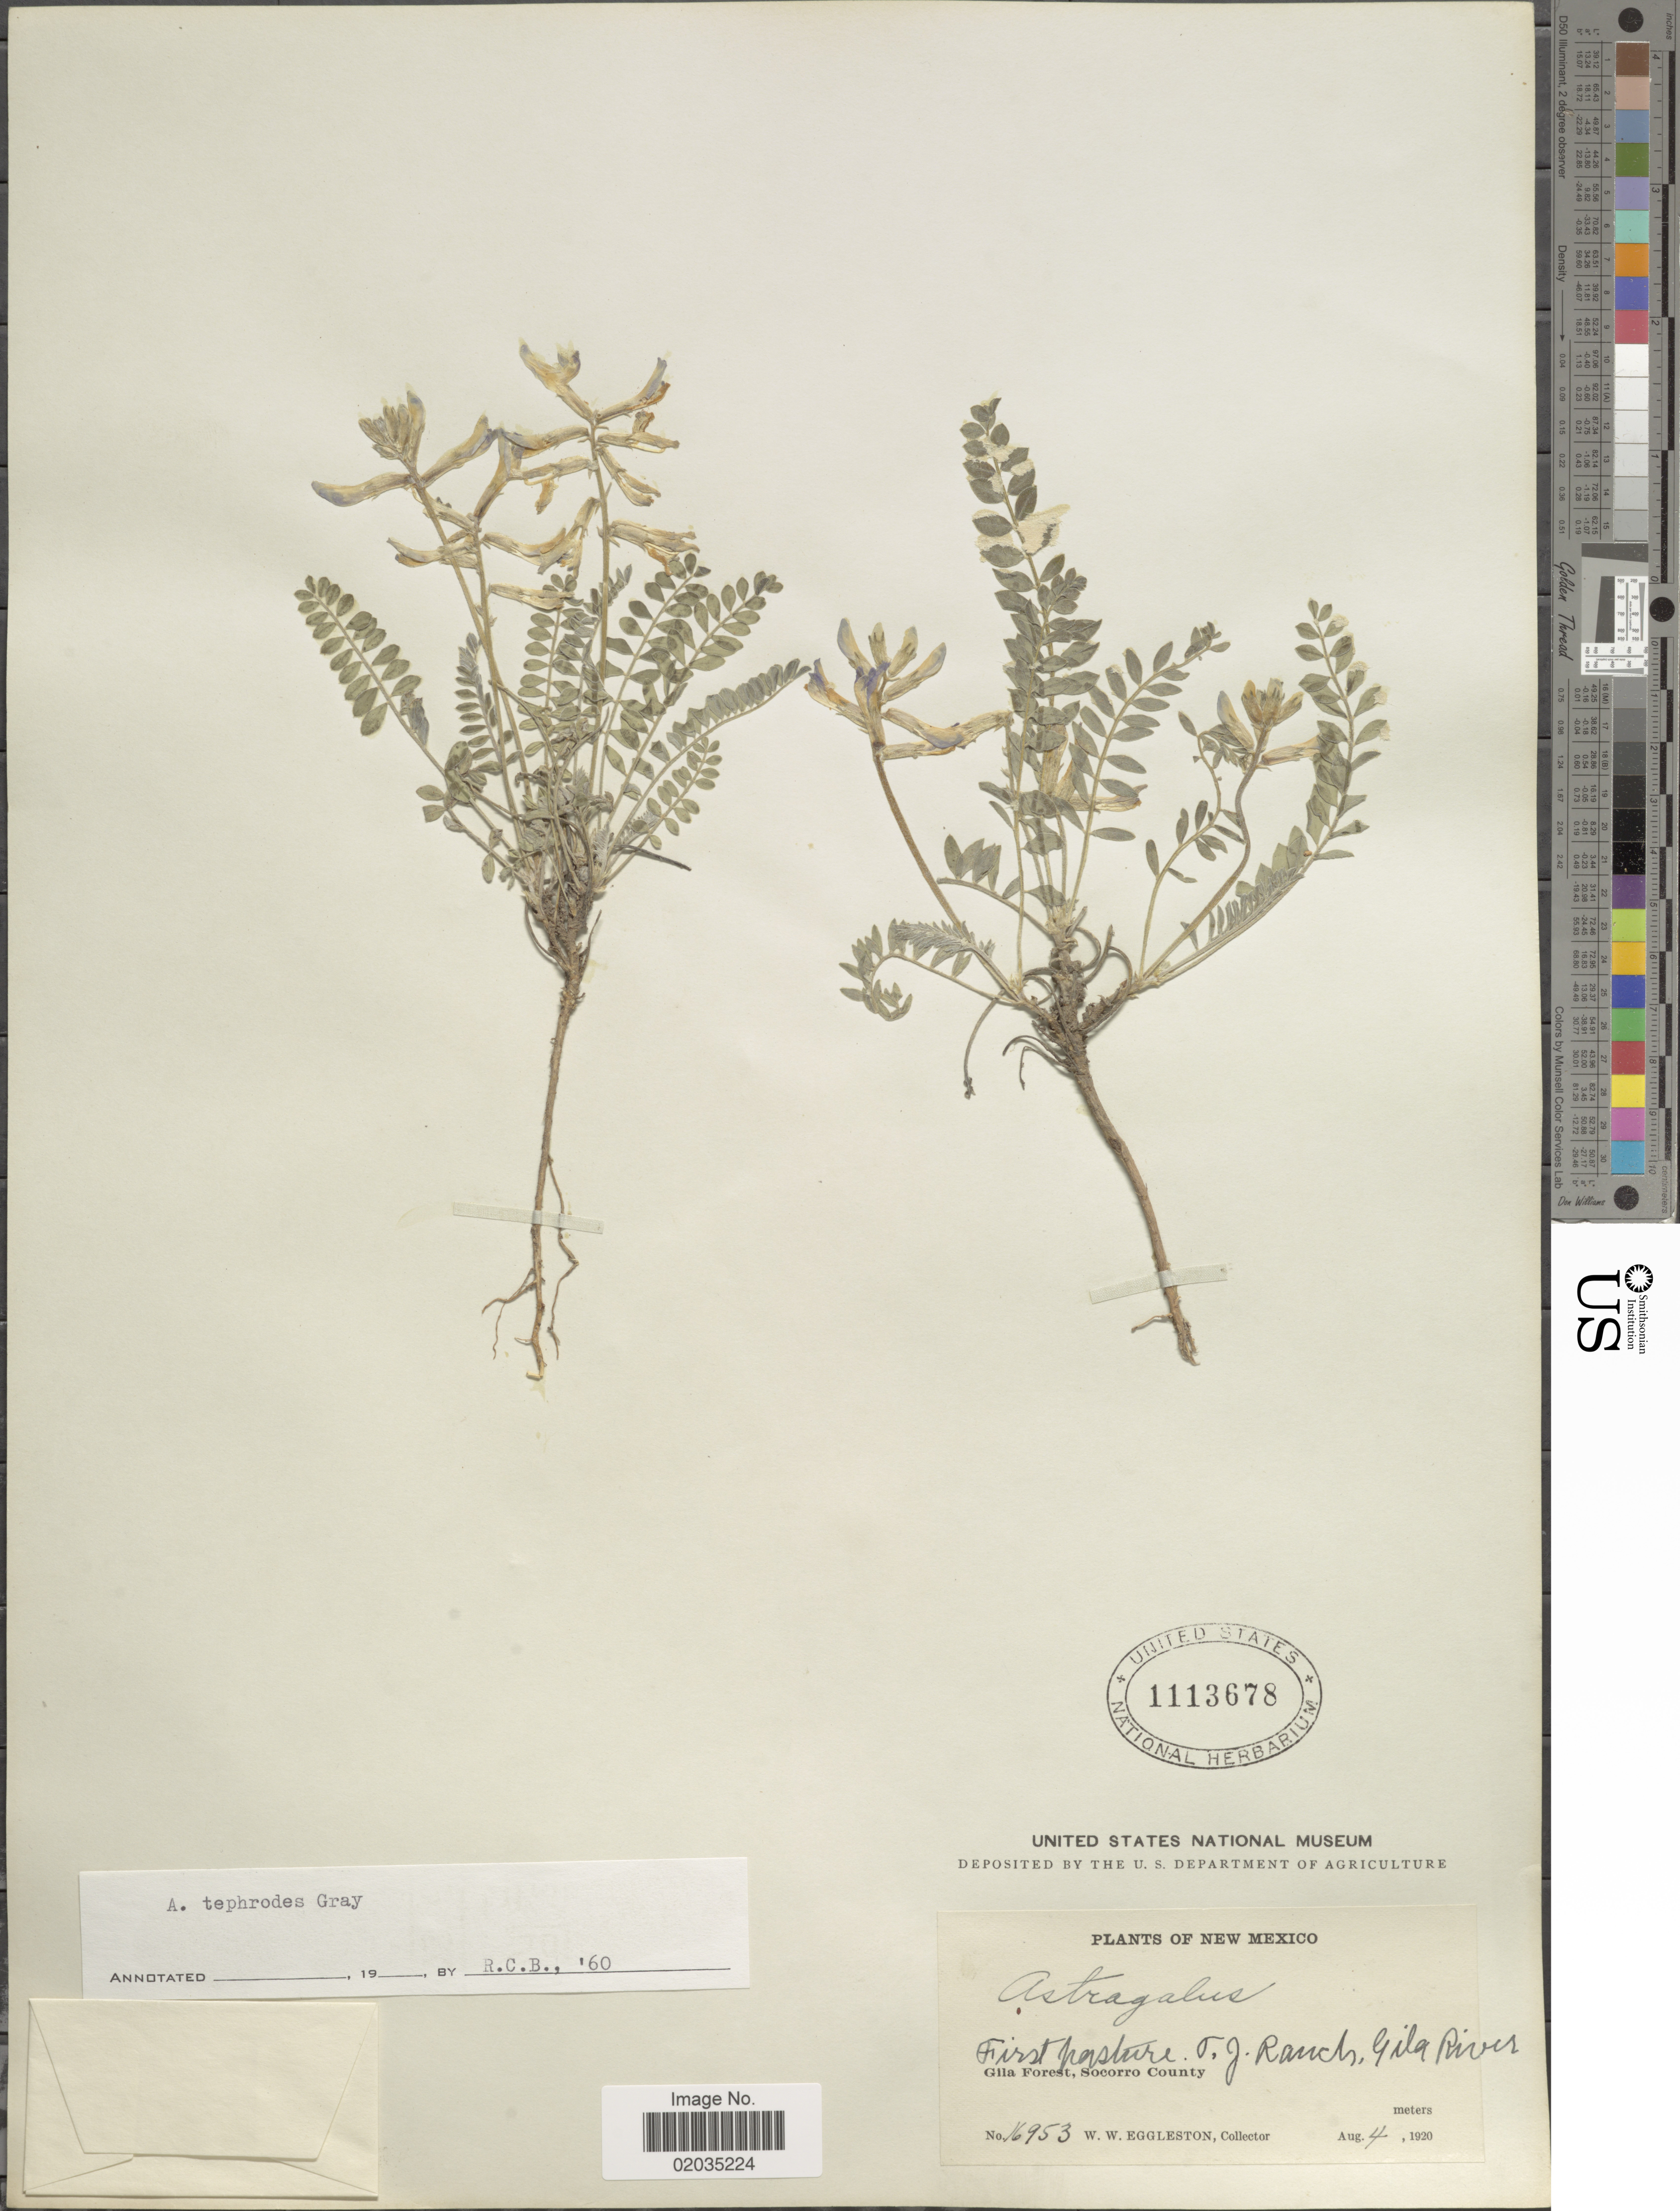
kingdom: Plantae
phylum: Tracheophyta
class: Magnoliopsida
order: Fabales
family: Fabaceae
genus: Astragalus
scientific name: Astragalus tephrodes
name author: A. Gray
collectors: W. W. Eggleston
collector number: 16953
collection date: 1920-08-04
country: United States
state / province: New Mexico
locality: First pasture. T.J. Ranch, Gila River, Gila Forest, Socorro County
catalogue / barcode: US 1113678